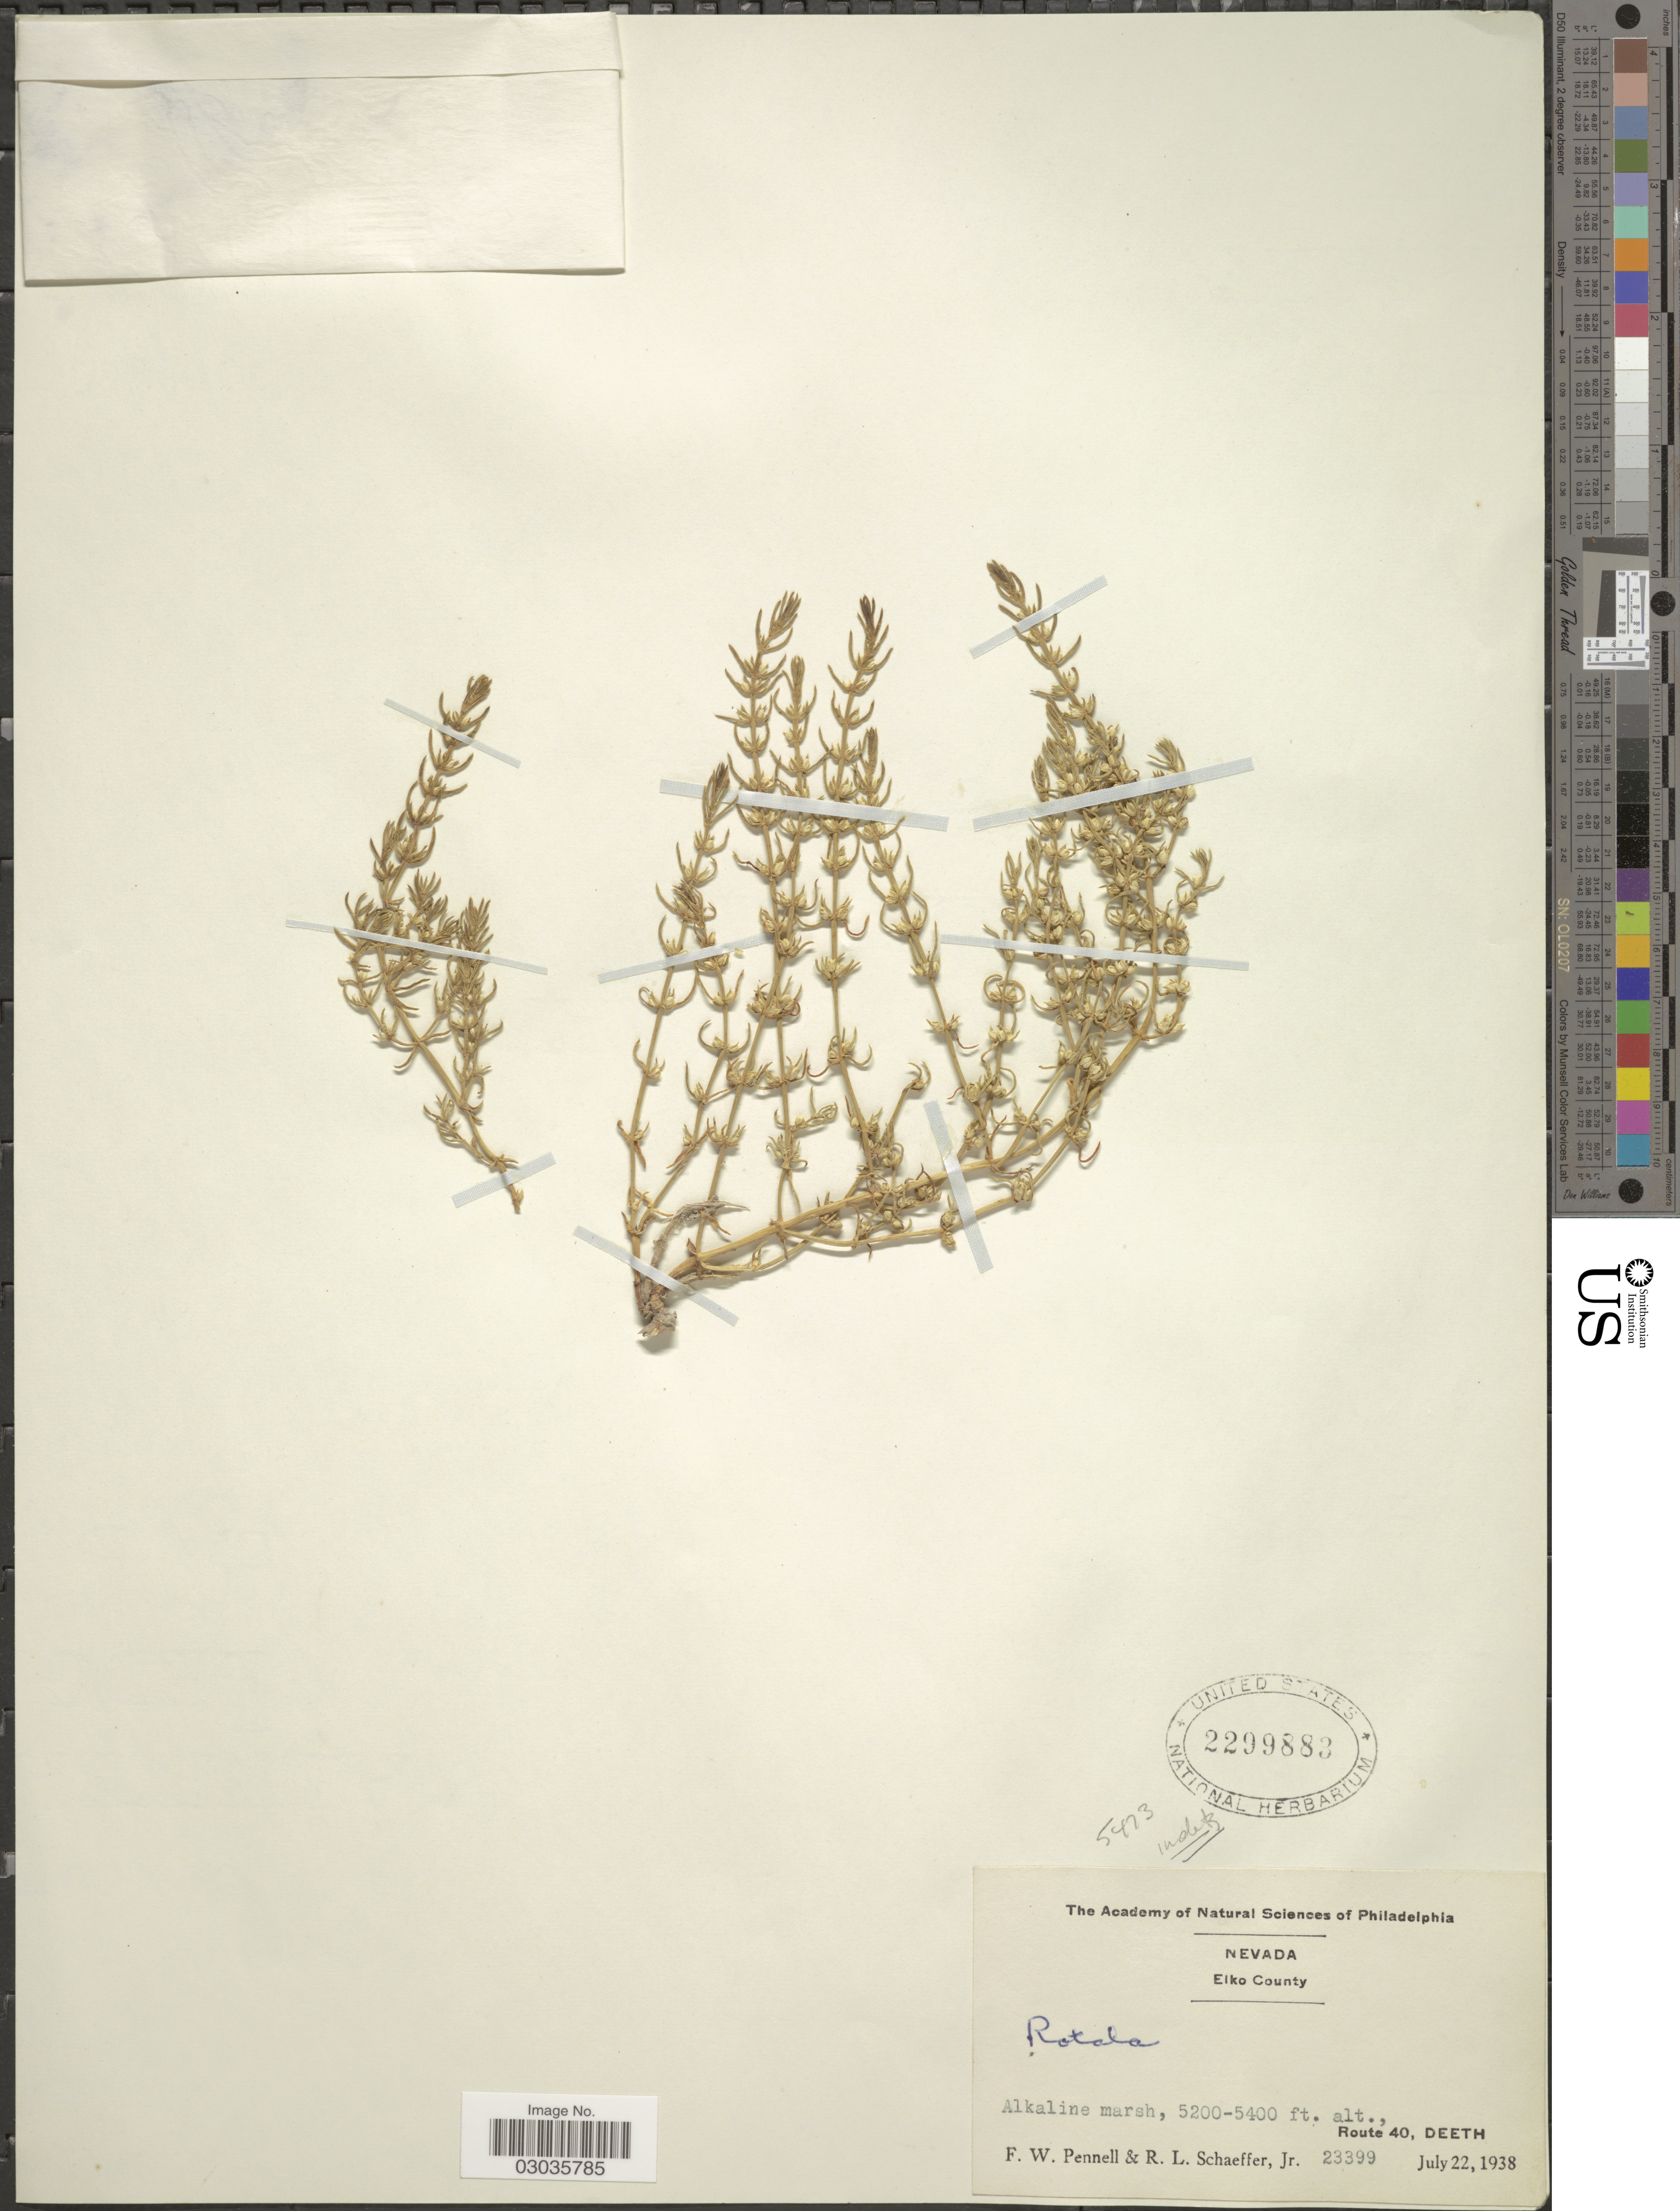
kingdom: Plantae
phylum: Tracheophyta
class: Magnoliopsida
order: Myrtales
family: Lythraceae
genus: Rotala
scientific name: Rotala ramosior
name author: (L.) Koehne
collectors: F. W. Pennell & R. L. Schaeffer Jr.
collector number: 23399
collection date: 1938-07-22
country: United States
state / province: Nevada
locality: Elko County. Alkaline marsh. Route 40, Deeth.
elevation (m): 1585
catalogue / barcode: US 2299883